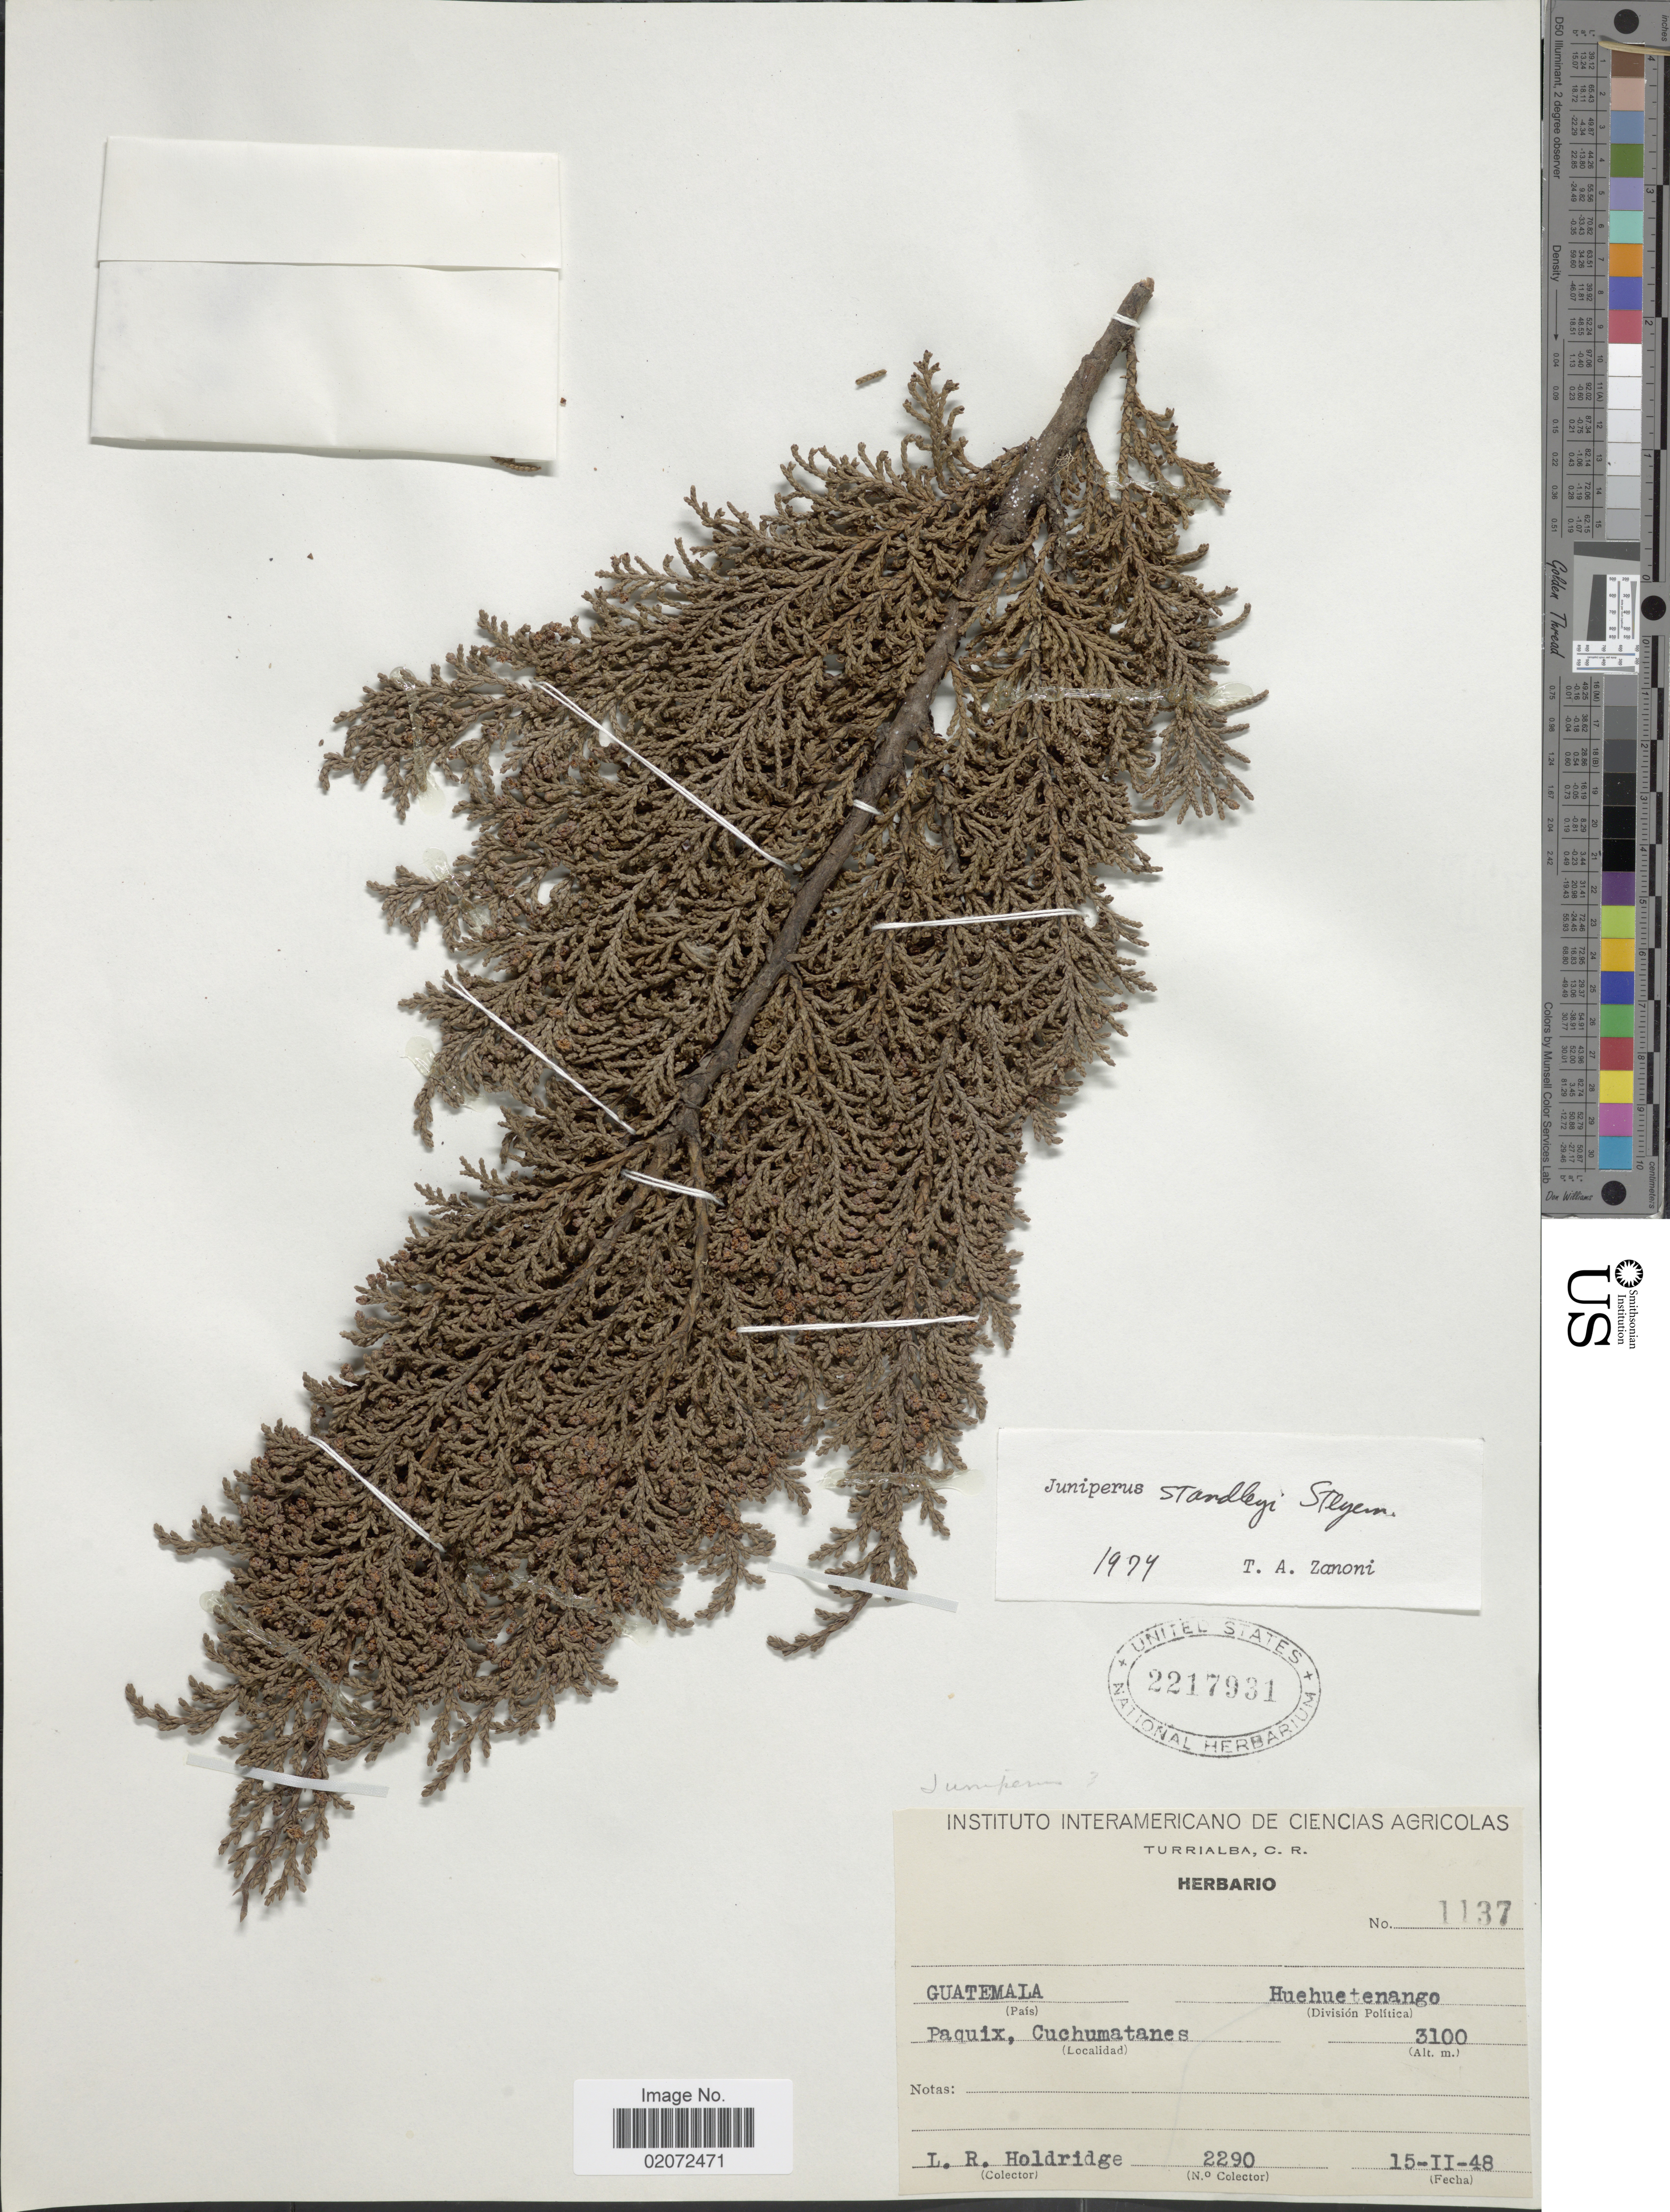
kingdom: Plantae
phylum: Tracheophyta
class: Pinopsida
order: Pinales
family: Cupressaceae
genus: Juniperus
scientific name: Juniperus standleyi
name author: Steyerm.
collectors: L. Holdridge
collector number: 2290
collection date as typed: Transcribed d/m/y: 15/2/48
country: Guatemala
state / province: Huehuetenango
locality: Paquix, Cuchumatanes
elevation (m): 3100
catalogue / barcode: US 2217931